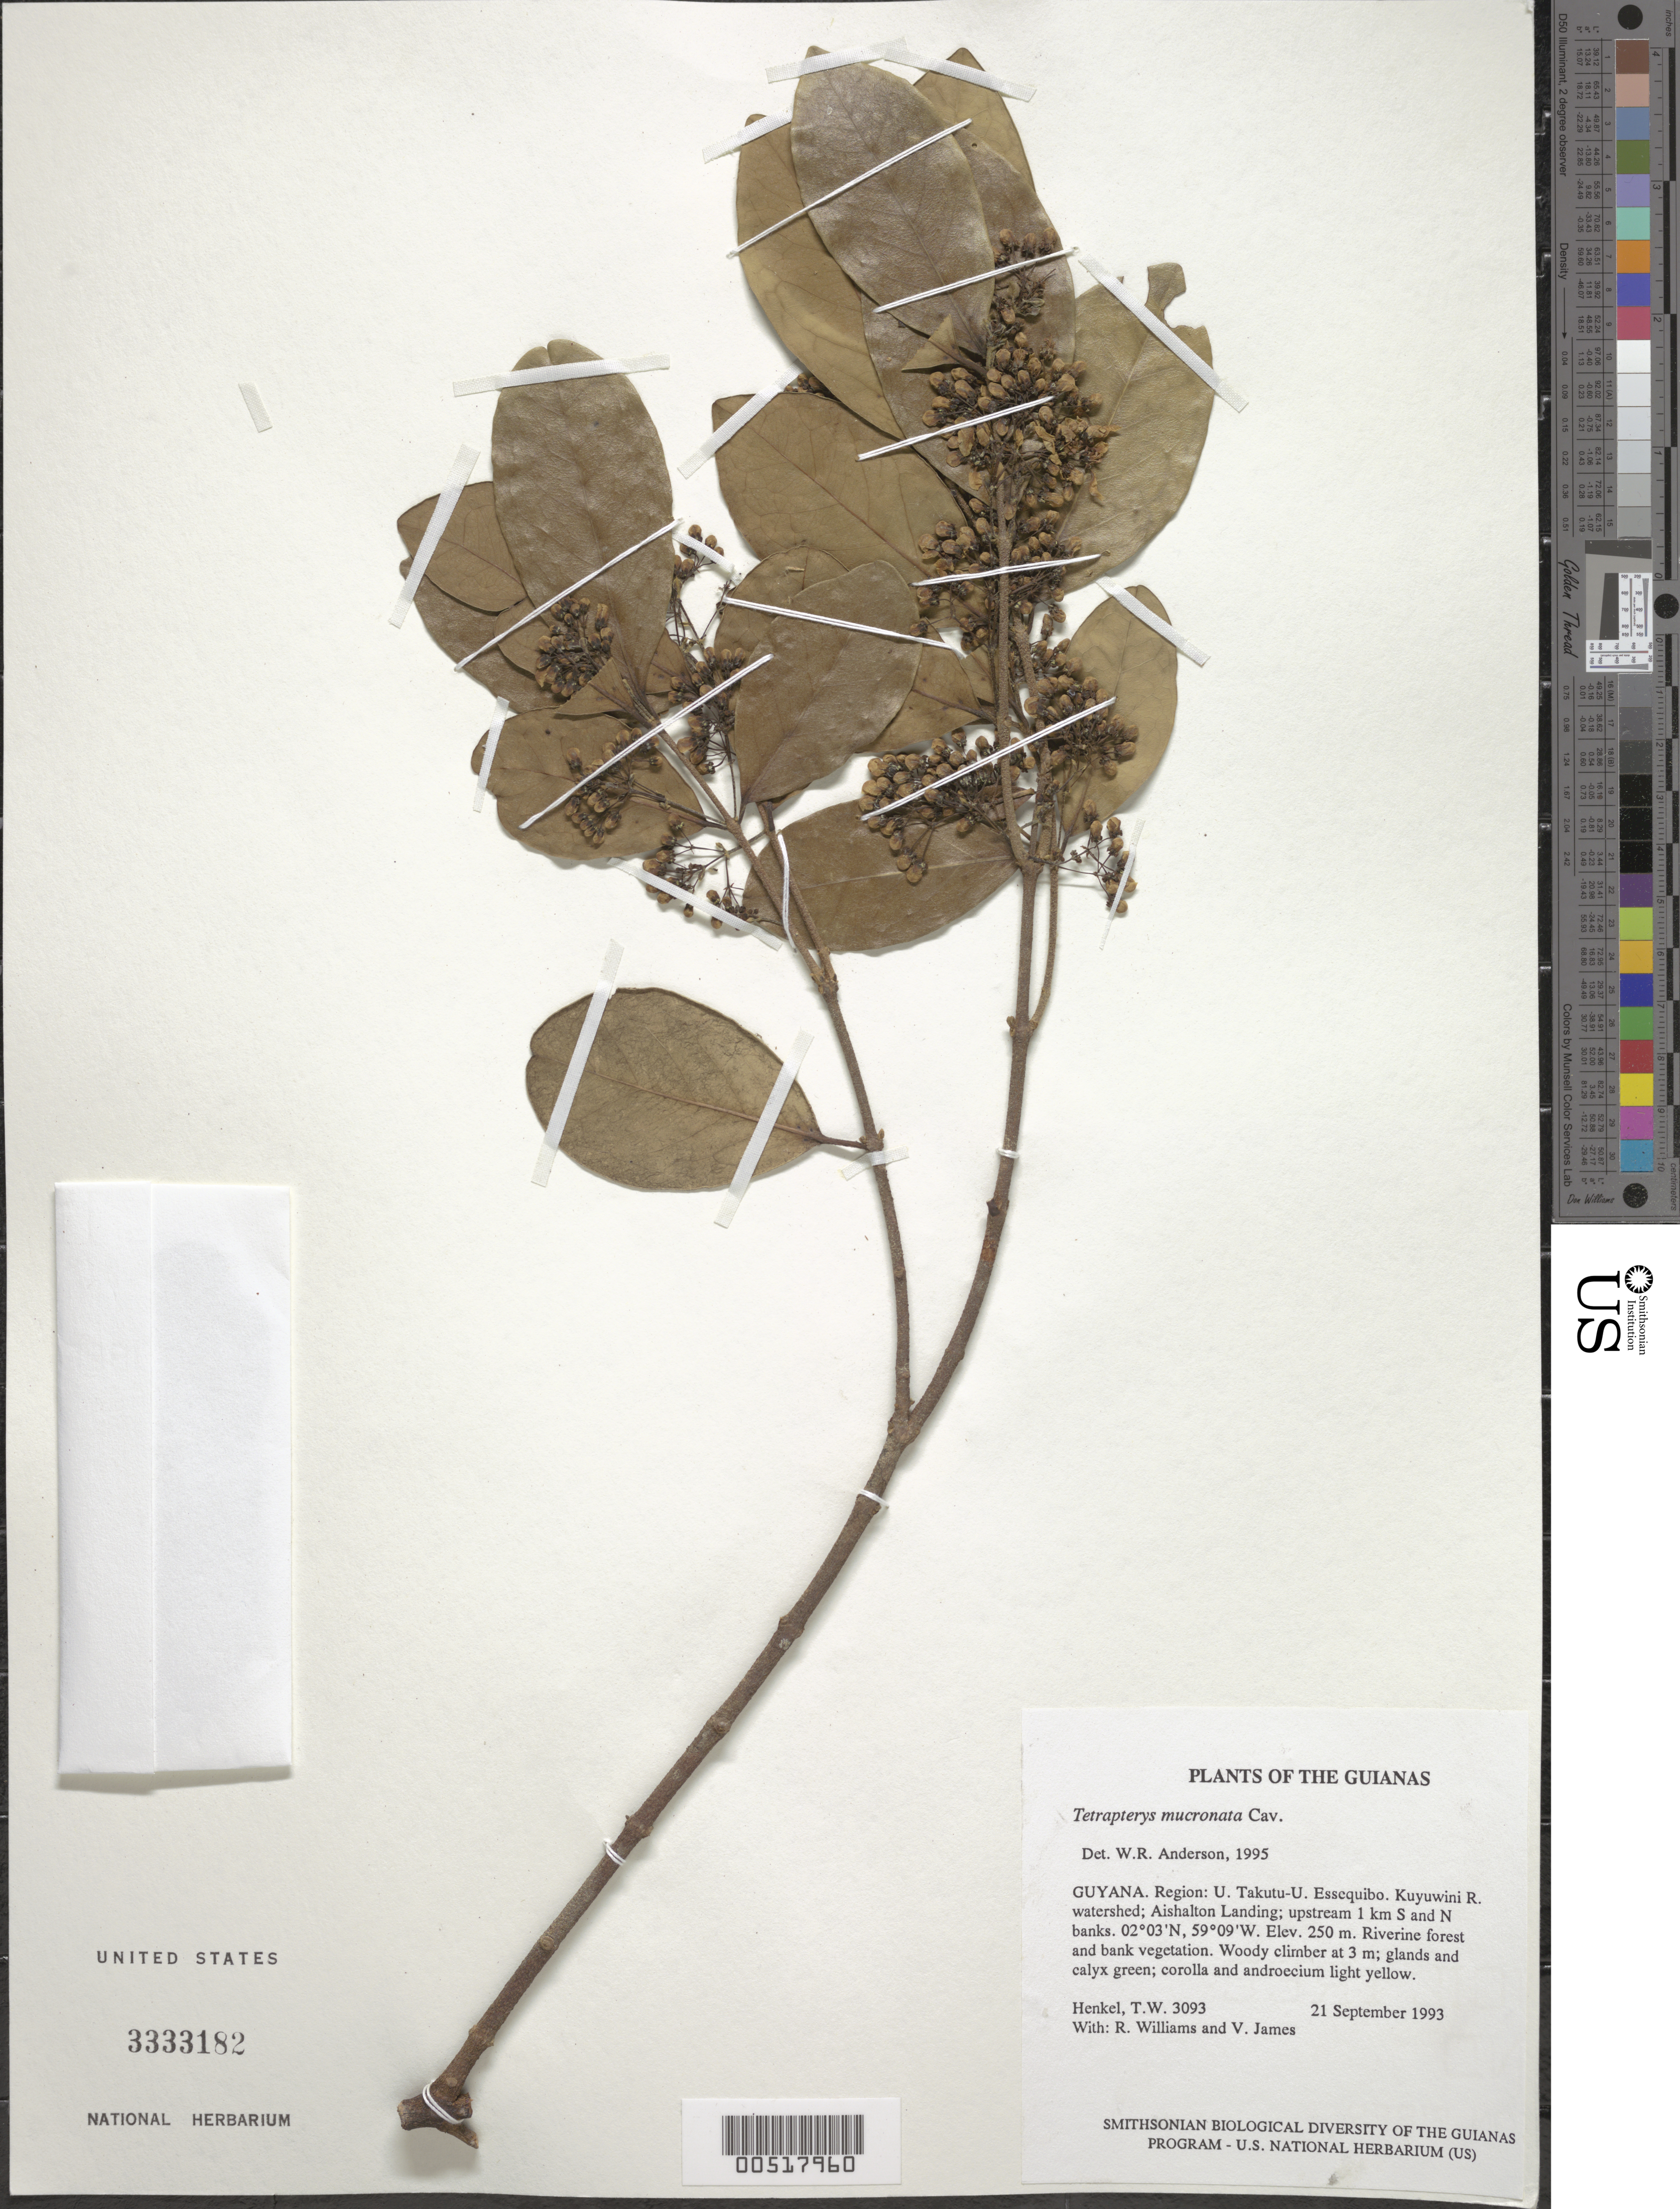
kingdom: Plantae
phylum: Tracheophyta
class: Magnoliopsida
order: Malpighiales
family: Malpighiaceae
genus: Tetrapterys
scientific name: Tetrapterys mucronata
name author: Cav.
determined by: Anderson, W. R., (MICH), University of Michigan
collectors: T. Henkel, R. Williams & V. James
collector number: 3093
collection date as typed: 21 September 1993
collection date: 1993-09-21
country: Guyana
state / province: U. Takutu-U. Essequibo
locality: Kuyuwini R. watershed; Aishalton Landing; upstream 1 km S and N banks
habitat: Riverine forest and bank vegetation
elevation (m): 250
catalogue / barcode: US 3333182